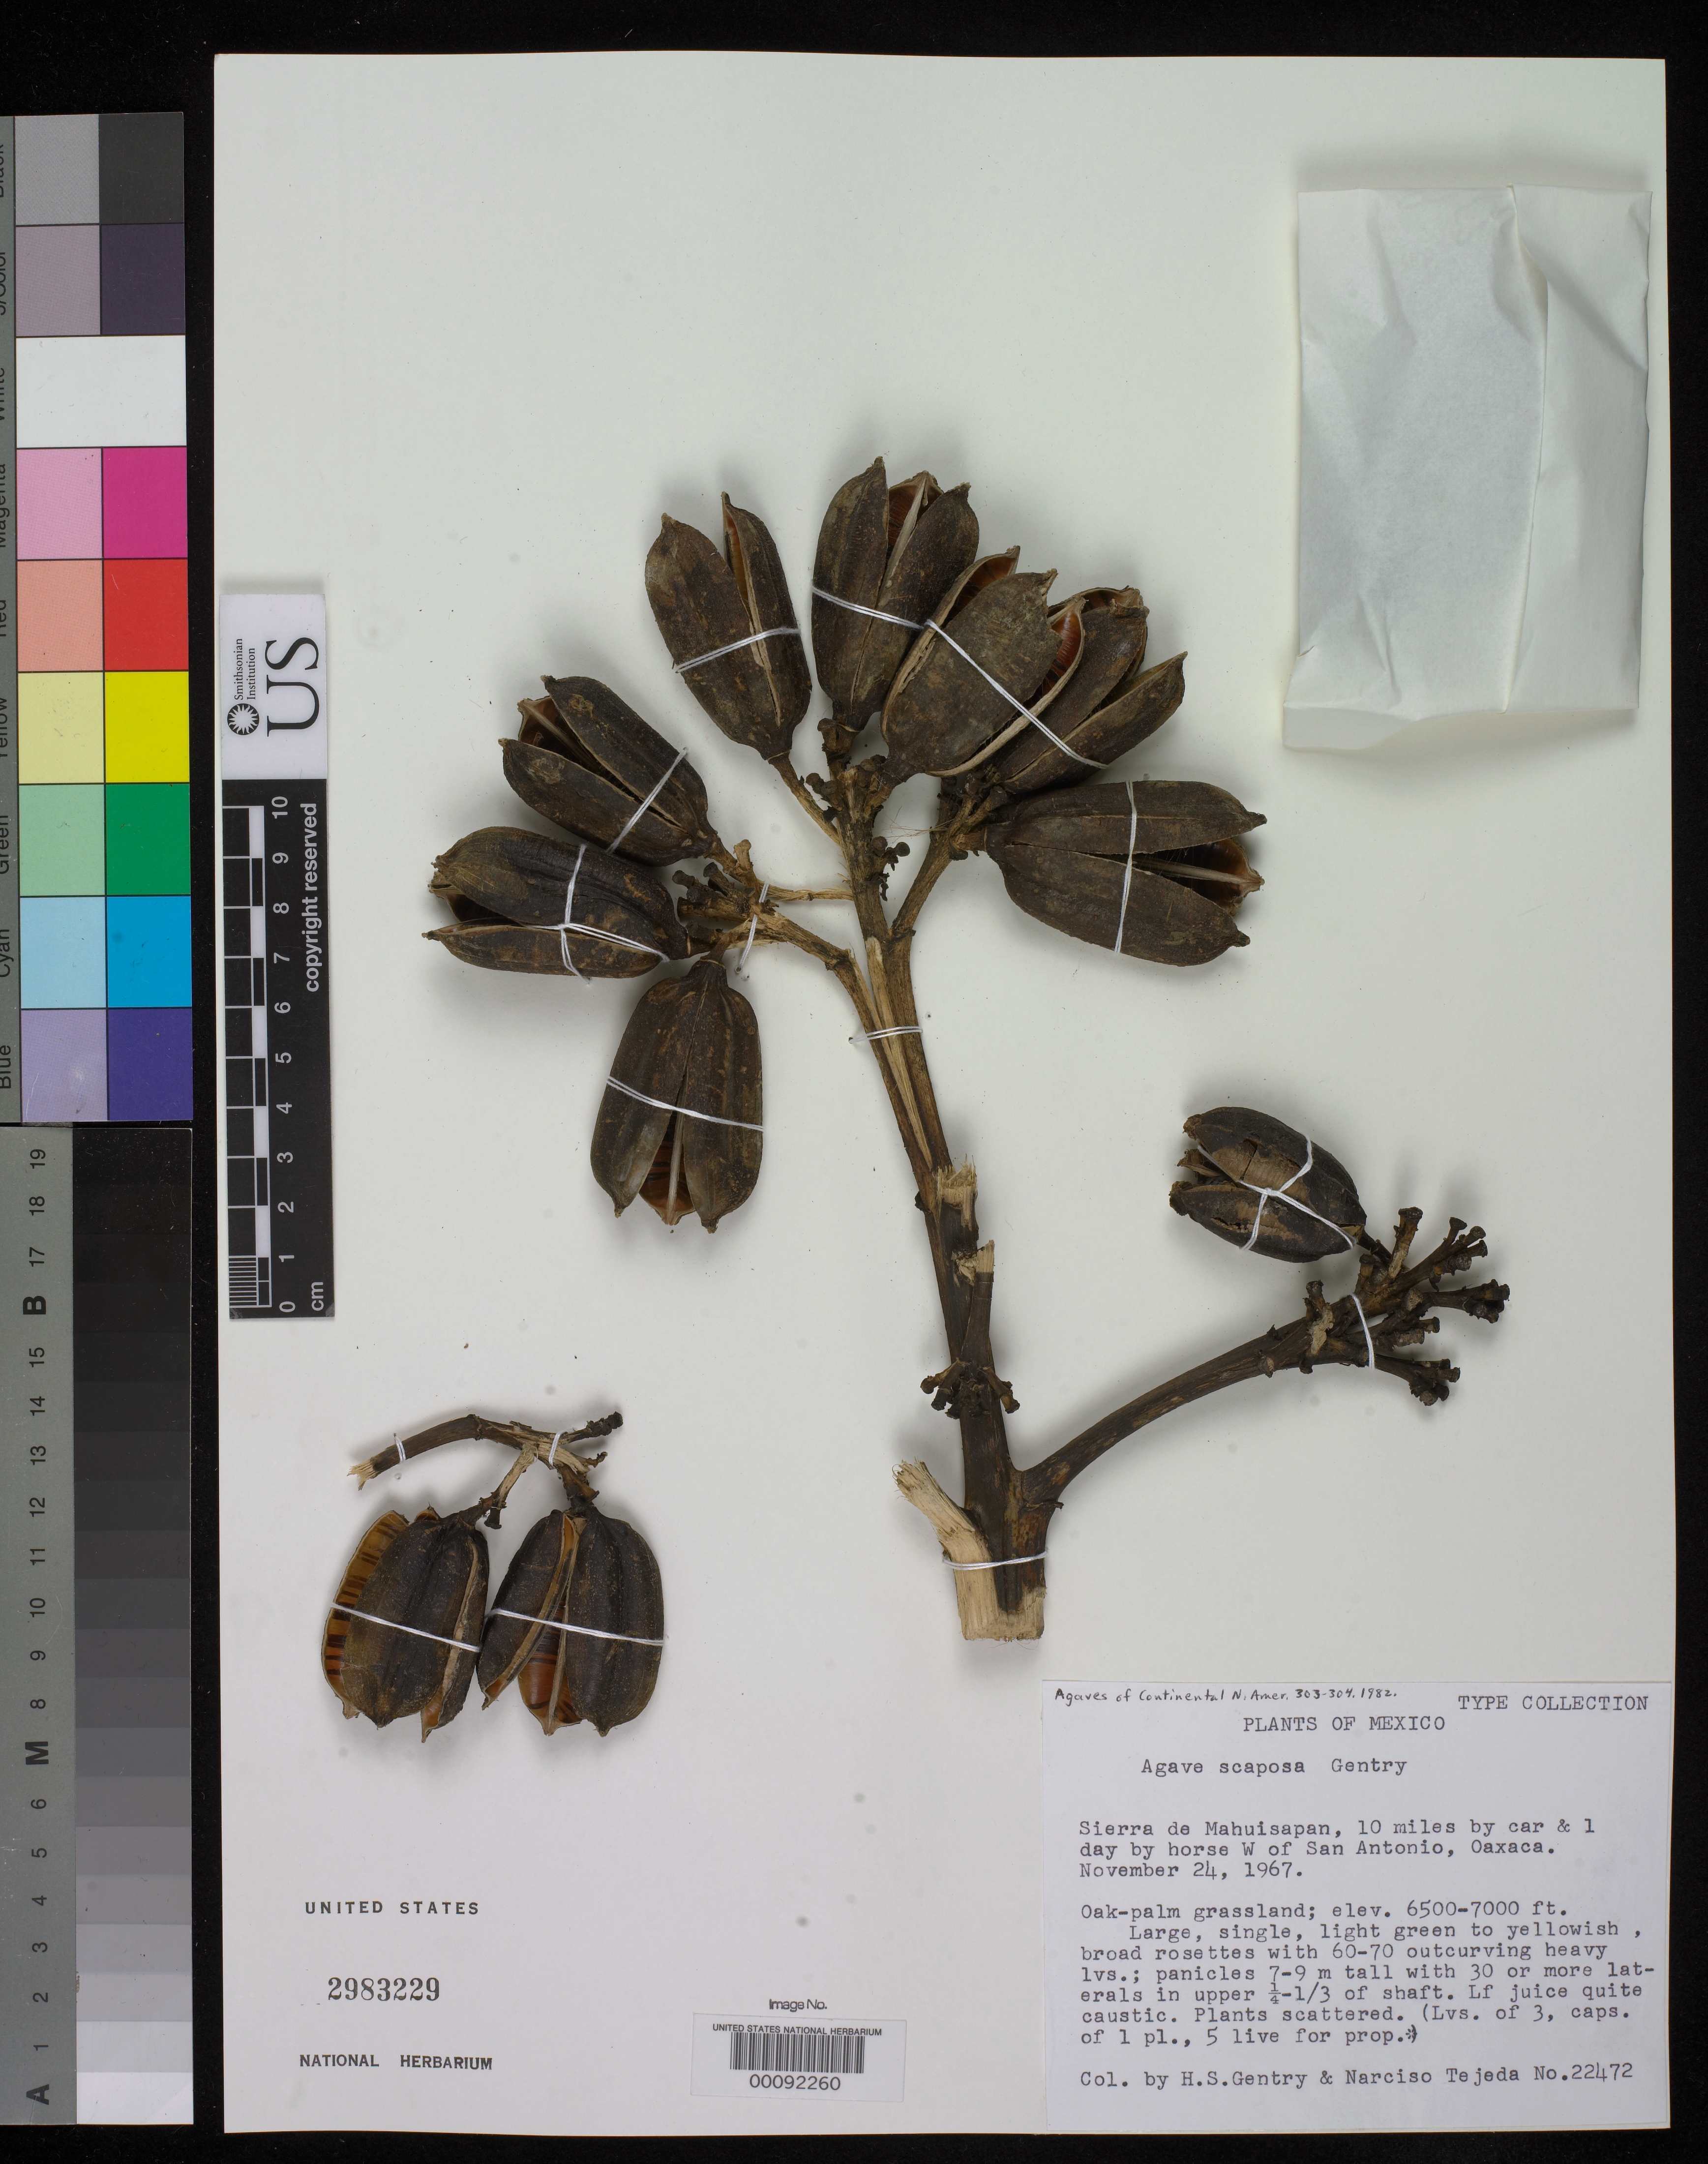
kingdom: Plantae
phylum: Tracheophyta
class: Liliopsida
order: Asparagales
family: Asparagaceae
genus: Agave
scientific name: Agave scaposa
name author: Gentry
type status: Isotype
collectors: H. S. Gentry & N. Tejeda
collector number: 22472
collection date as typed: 24 Nov 1967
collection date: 1967-11-24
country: Mexico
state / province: Oaxaca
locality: Sierra de Mahuisapan, 10 mi by car and 1 day by horse W of San Antonio; alt. 6500-7000 ft.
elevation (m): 1981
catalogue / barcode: US 2983229